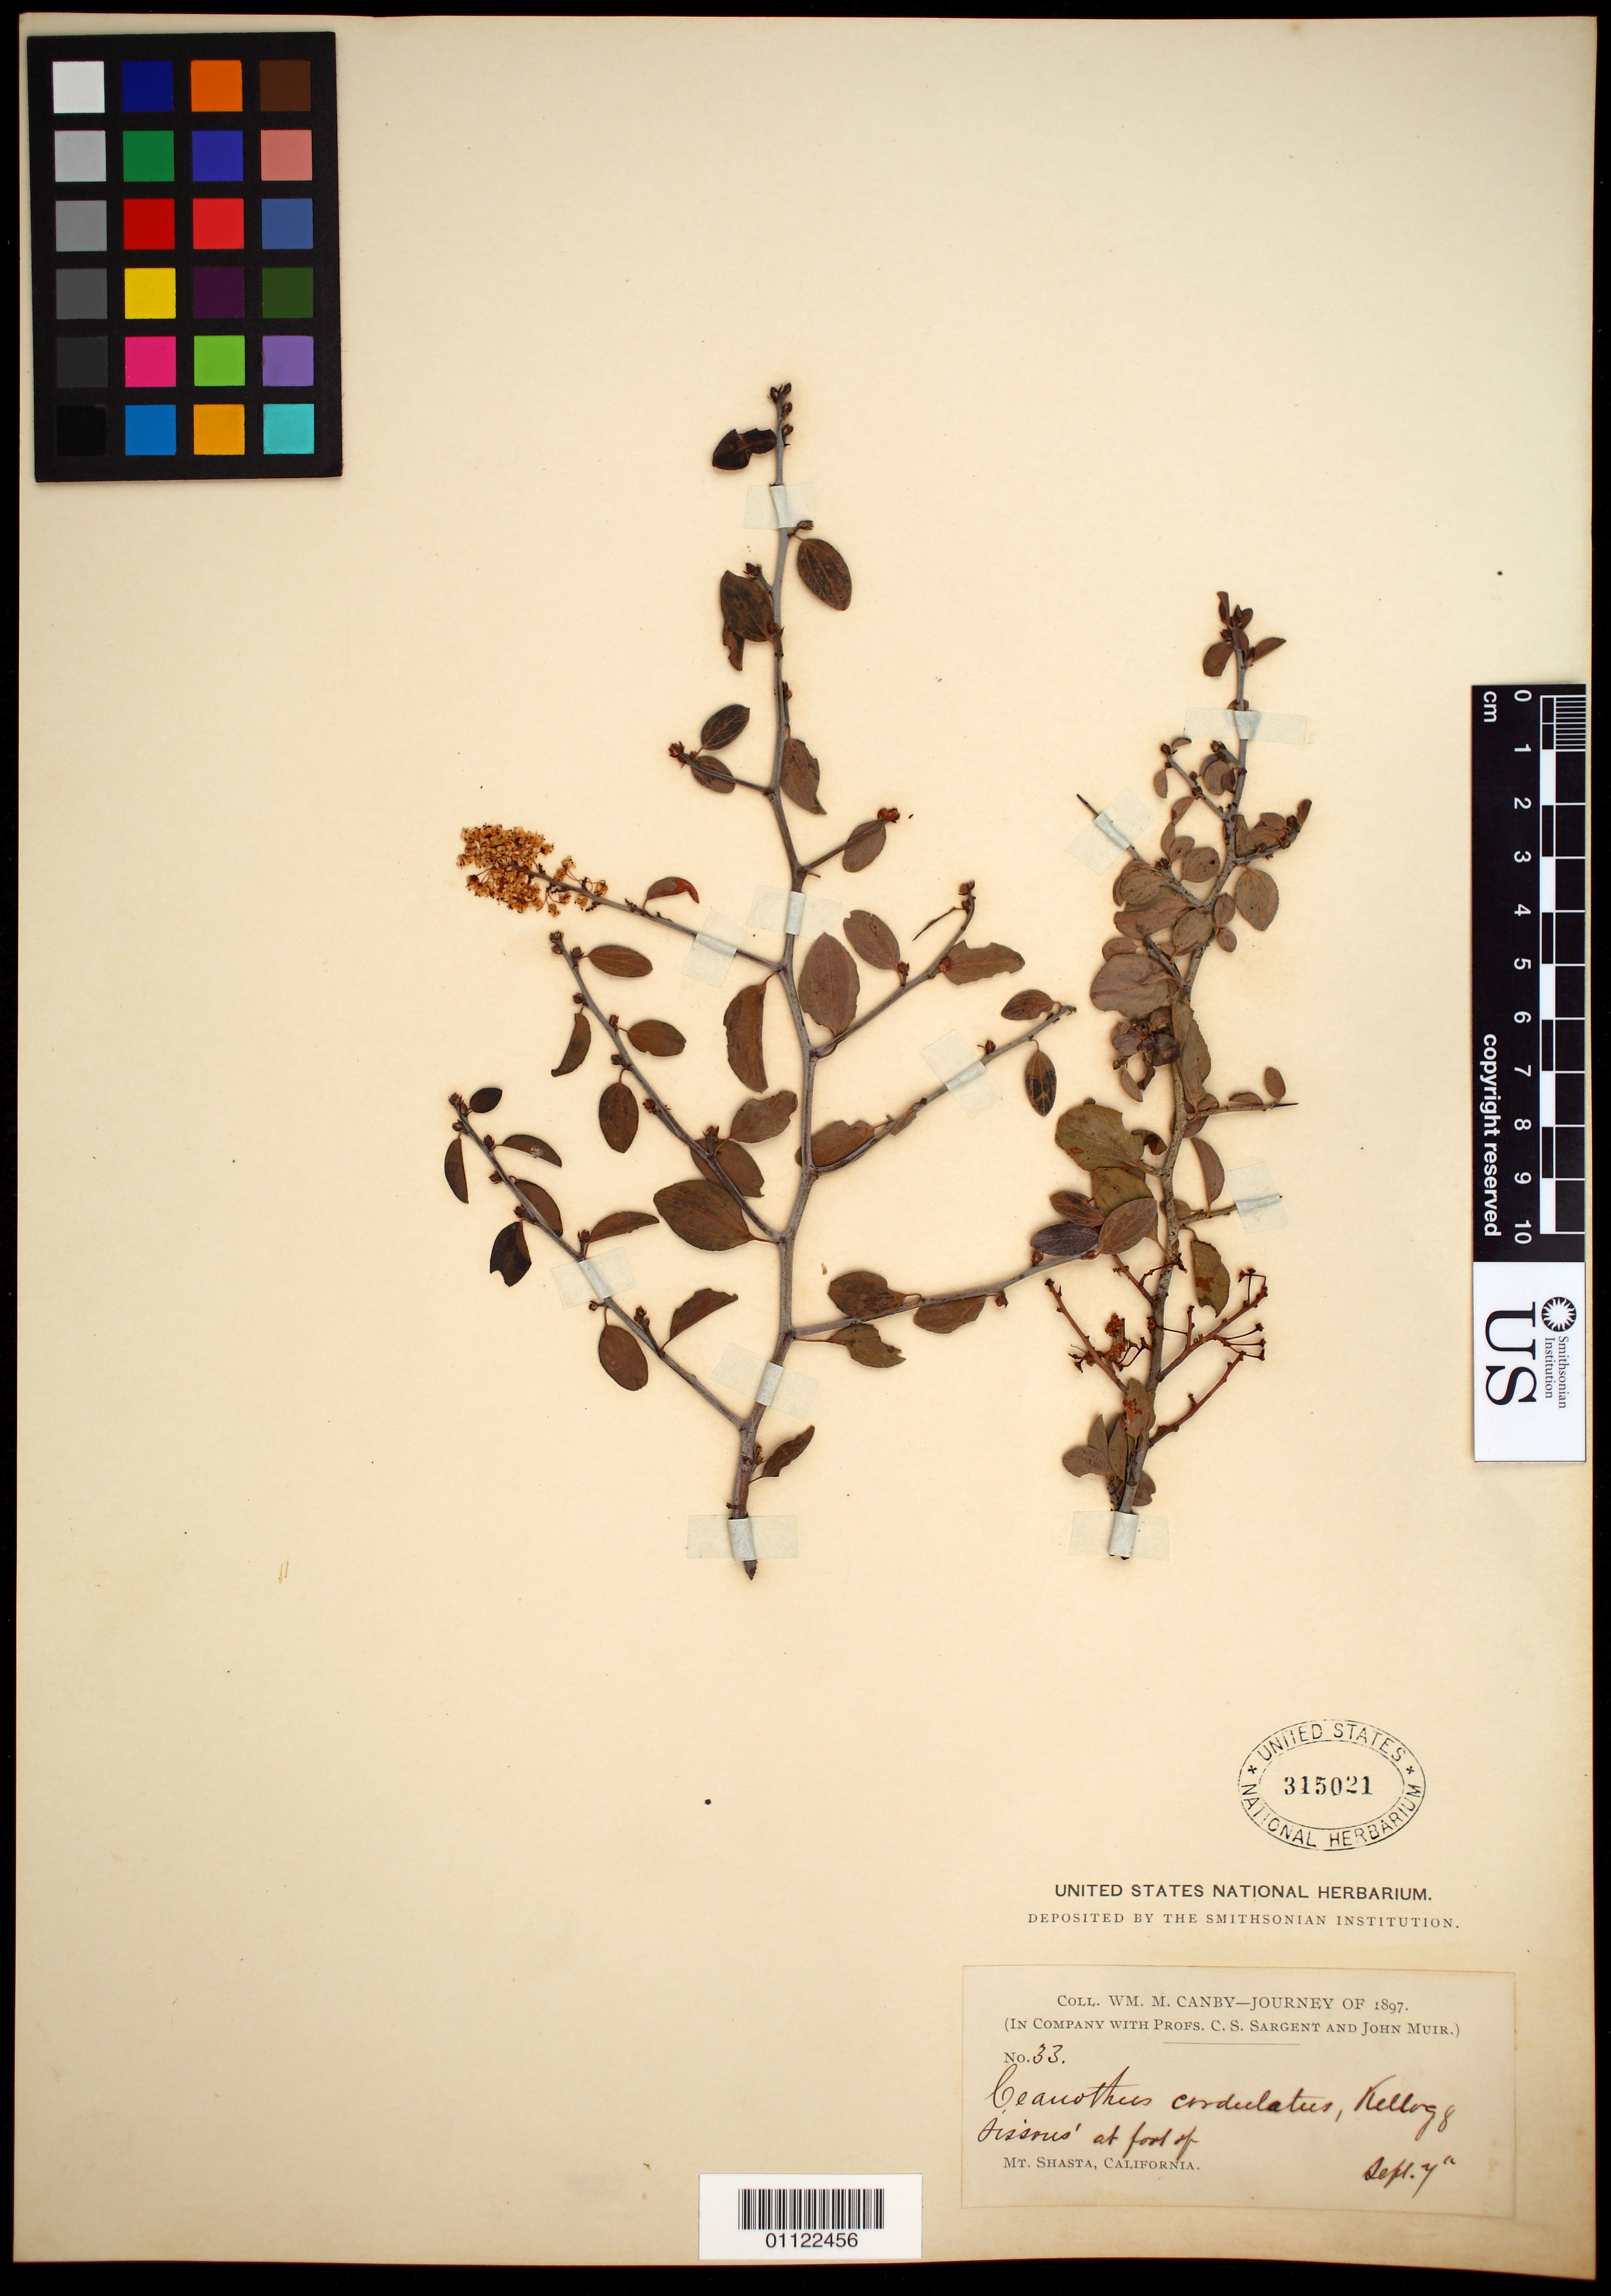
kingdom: Plantae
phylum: Tracheophyta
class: Magnoliopsida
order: Rosales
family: Rhamnaceae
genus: Ceanothus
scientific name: Ceanothus cordulatus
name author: Kellogg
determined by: Coile, N. C.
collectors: W. M. Canby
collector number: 33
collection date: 1897-09-07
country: United States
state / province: California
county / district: Siskiyou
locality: Mt. Shasta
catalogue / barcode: US 315021